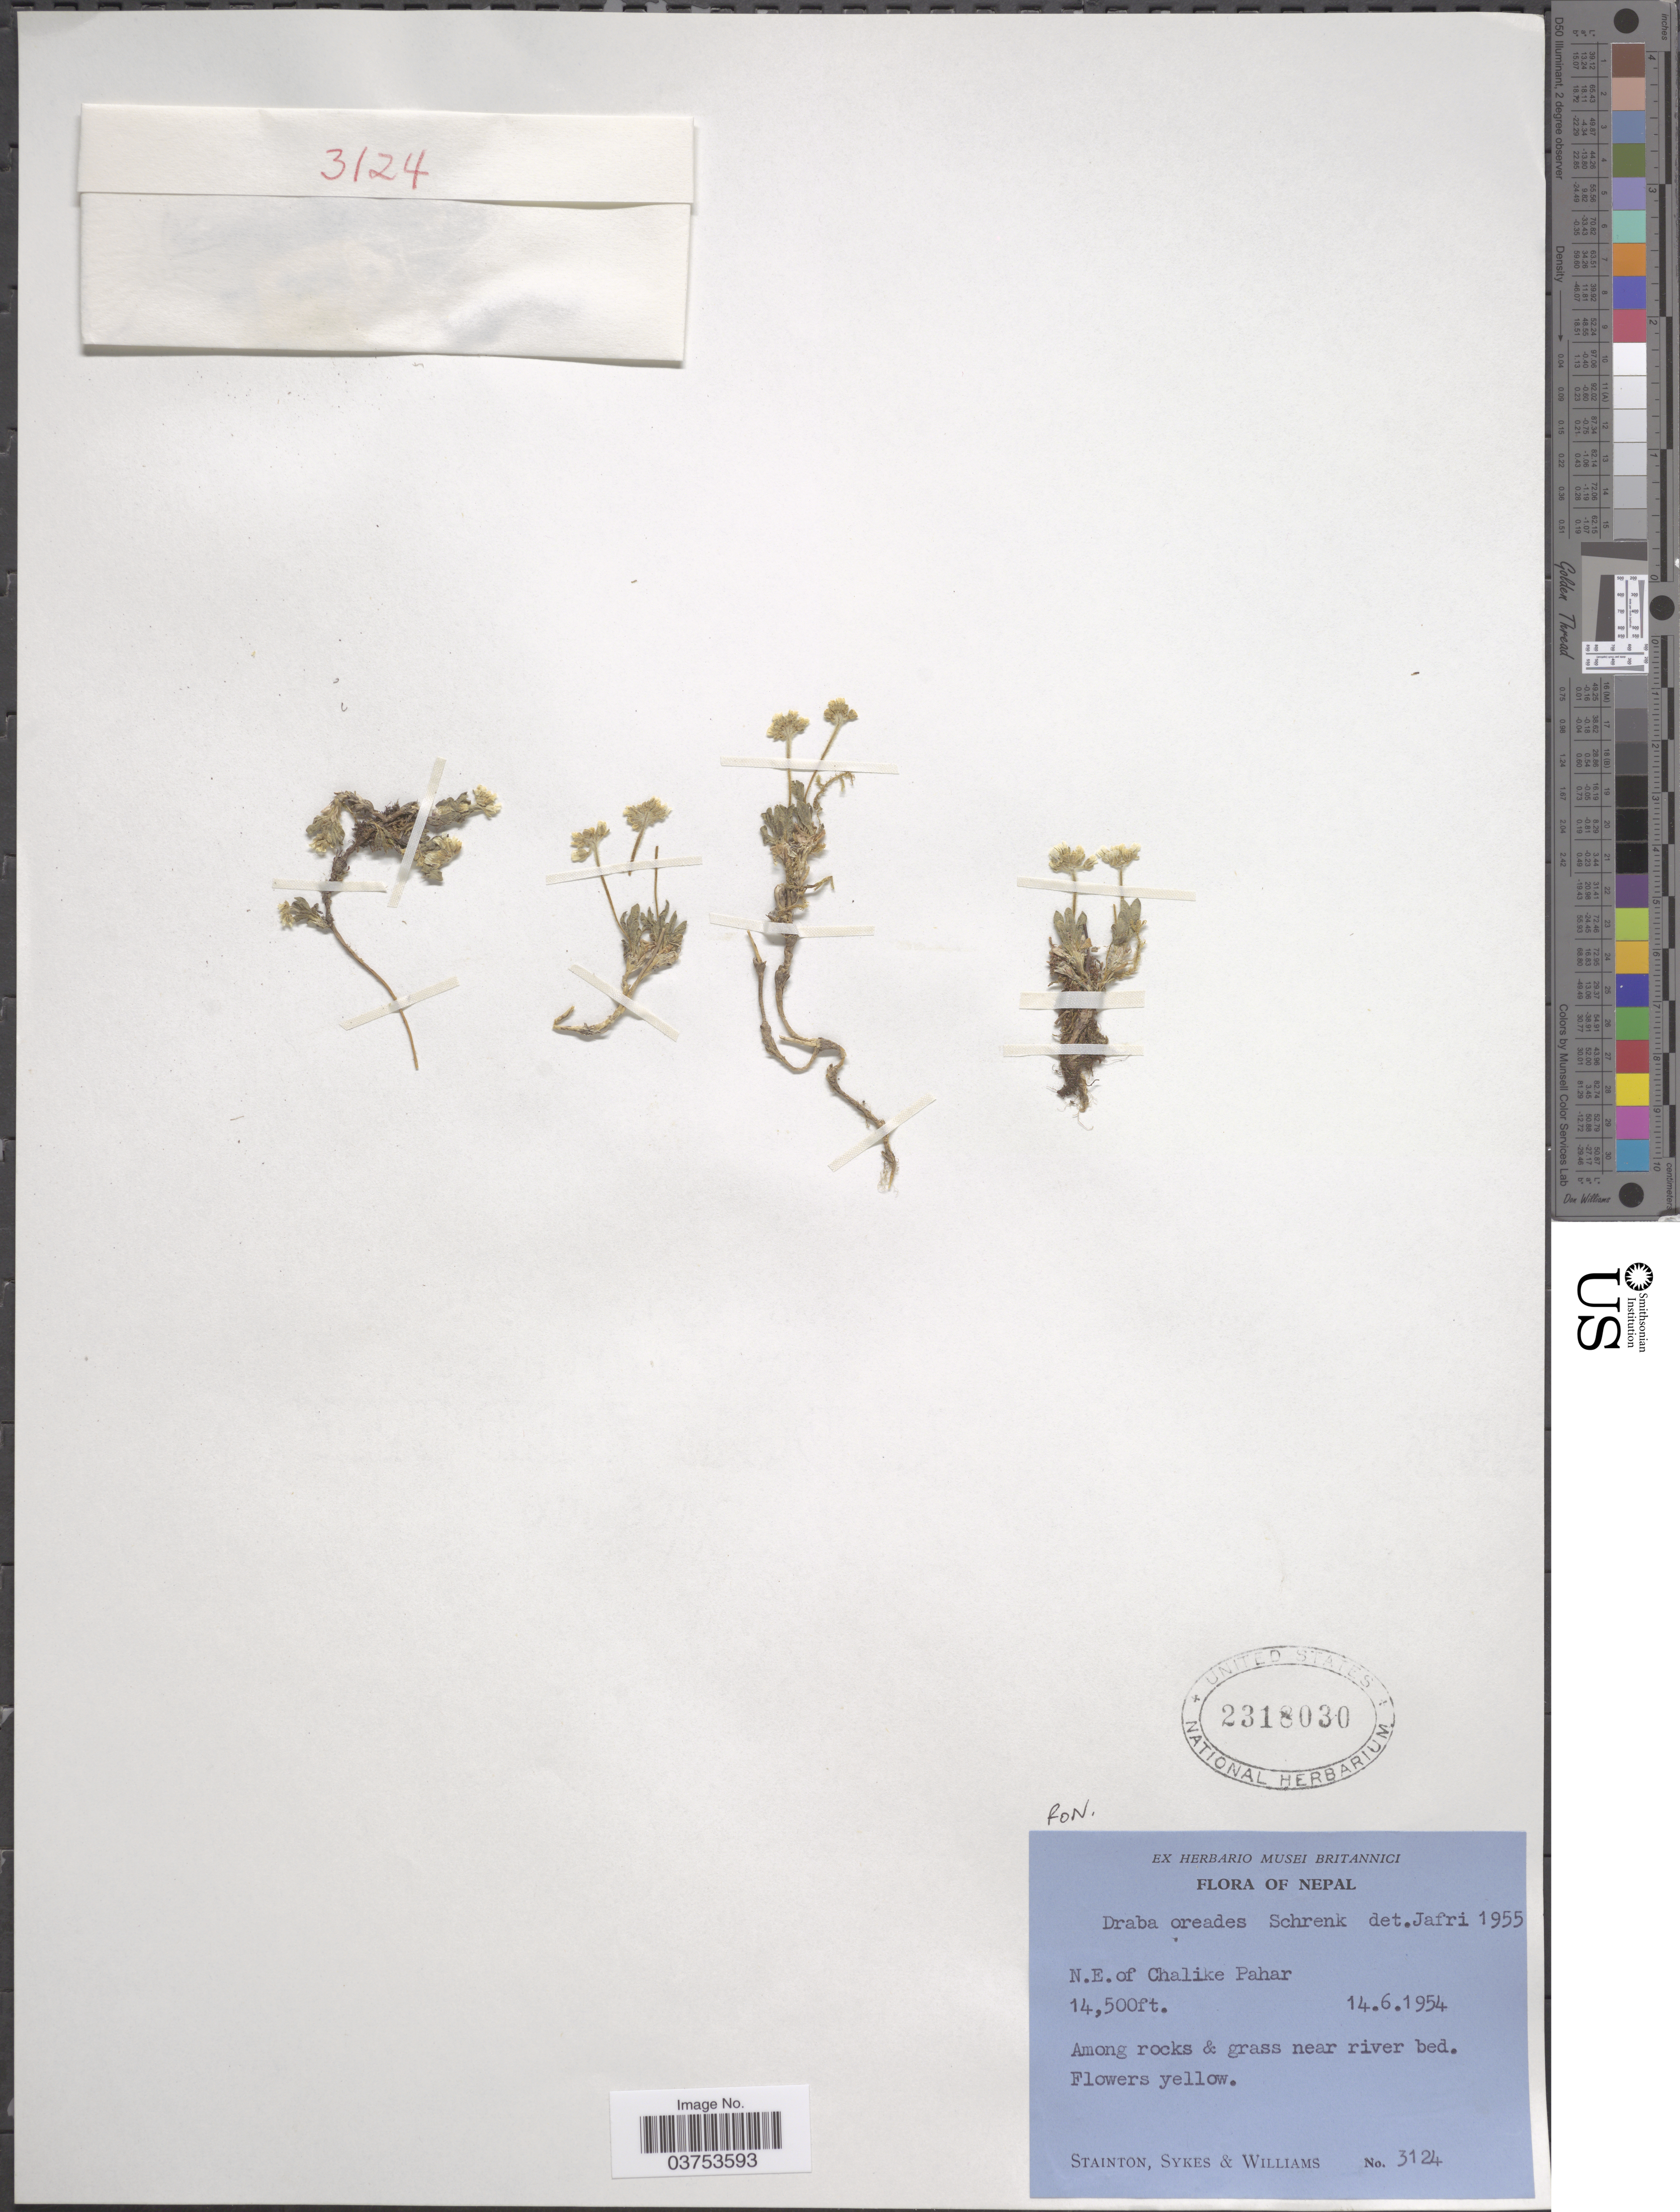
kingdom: Plantae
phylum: Tracheophyta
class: Magnoliopsida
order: Brassicales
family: Brassicaceae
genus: Draba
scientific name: Draba oreadum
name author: Maire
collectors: -. Stainton, Sykes, -- & -- Williams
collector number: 3124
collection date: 1954-06-14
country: Nepal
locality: N.E. of Chalike Pahar. Among rocks & grass near river bed.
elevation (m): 4420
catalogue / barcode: US 2318030